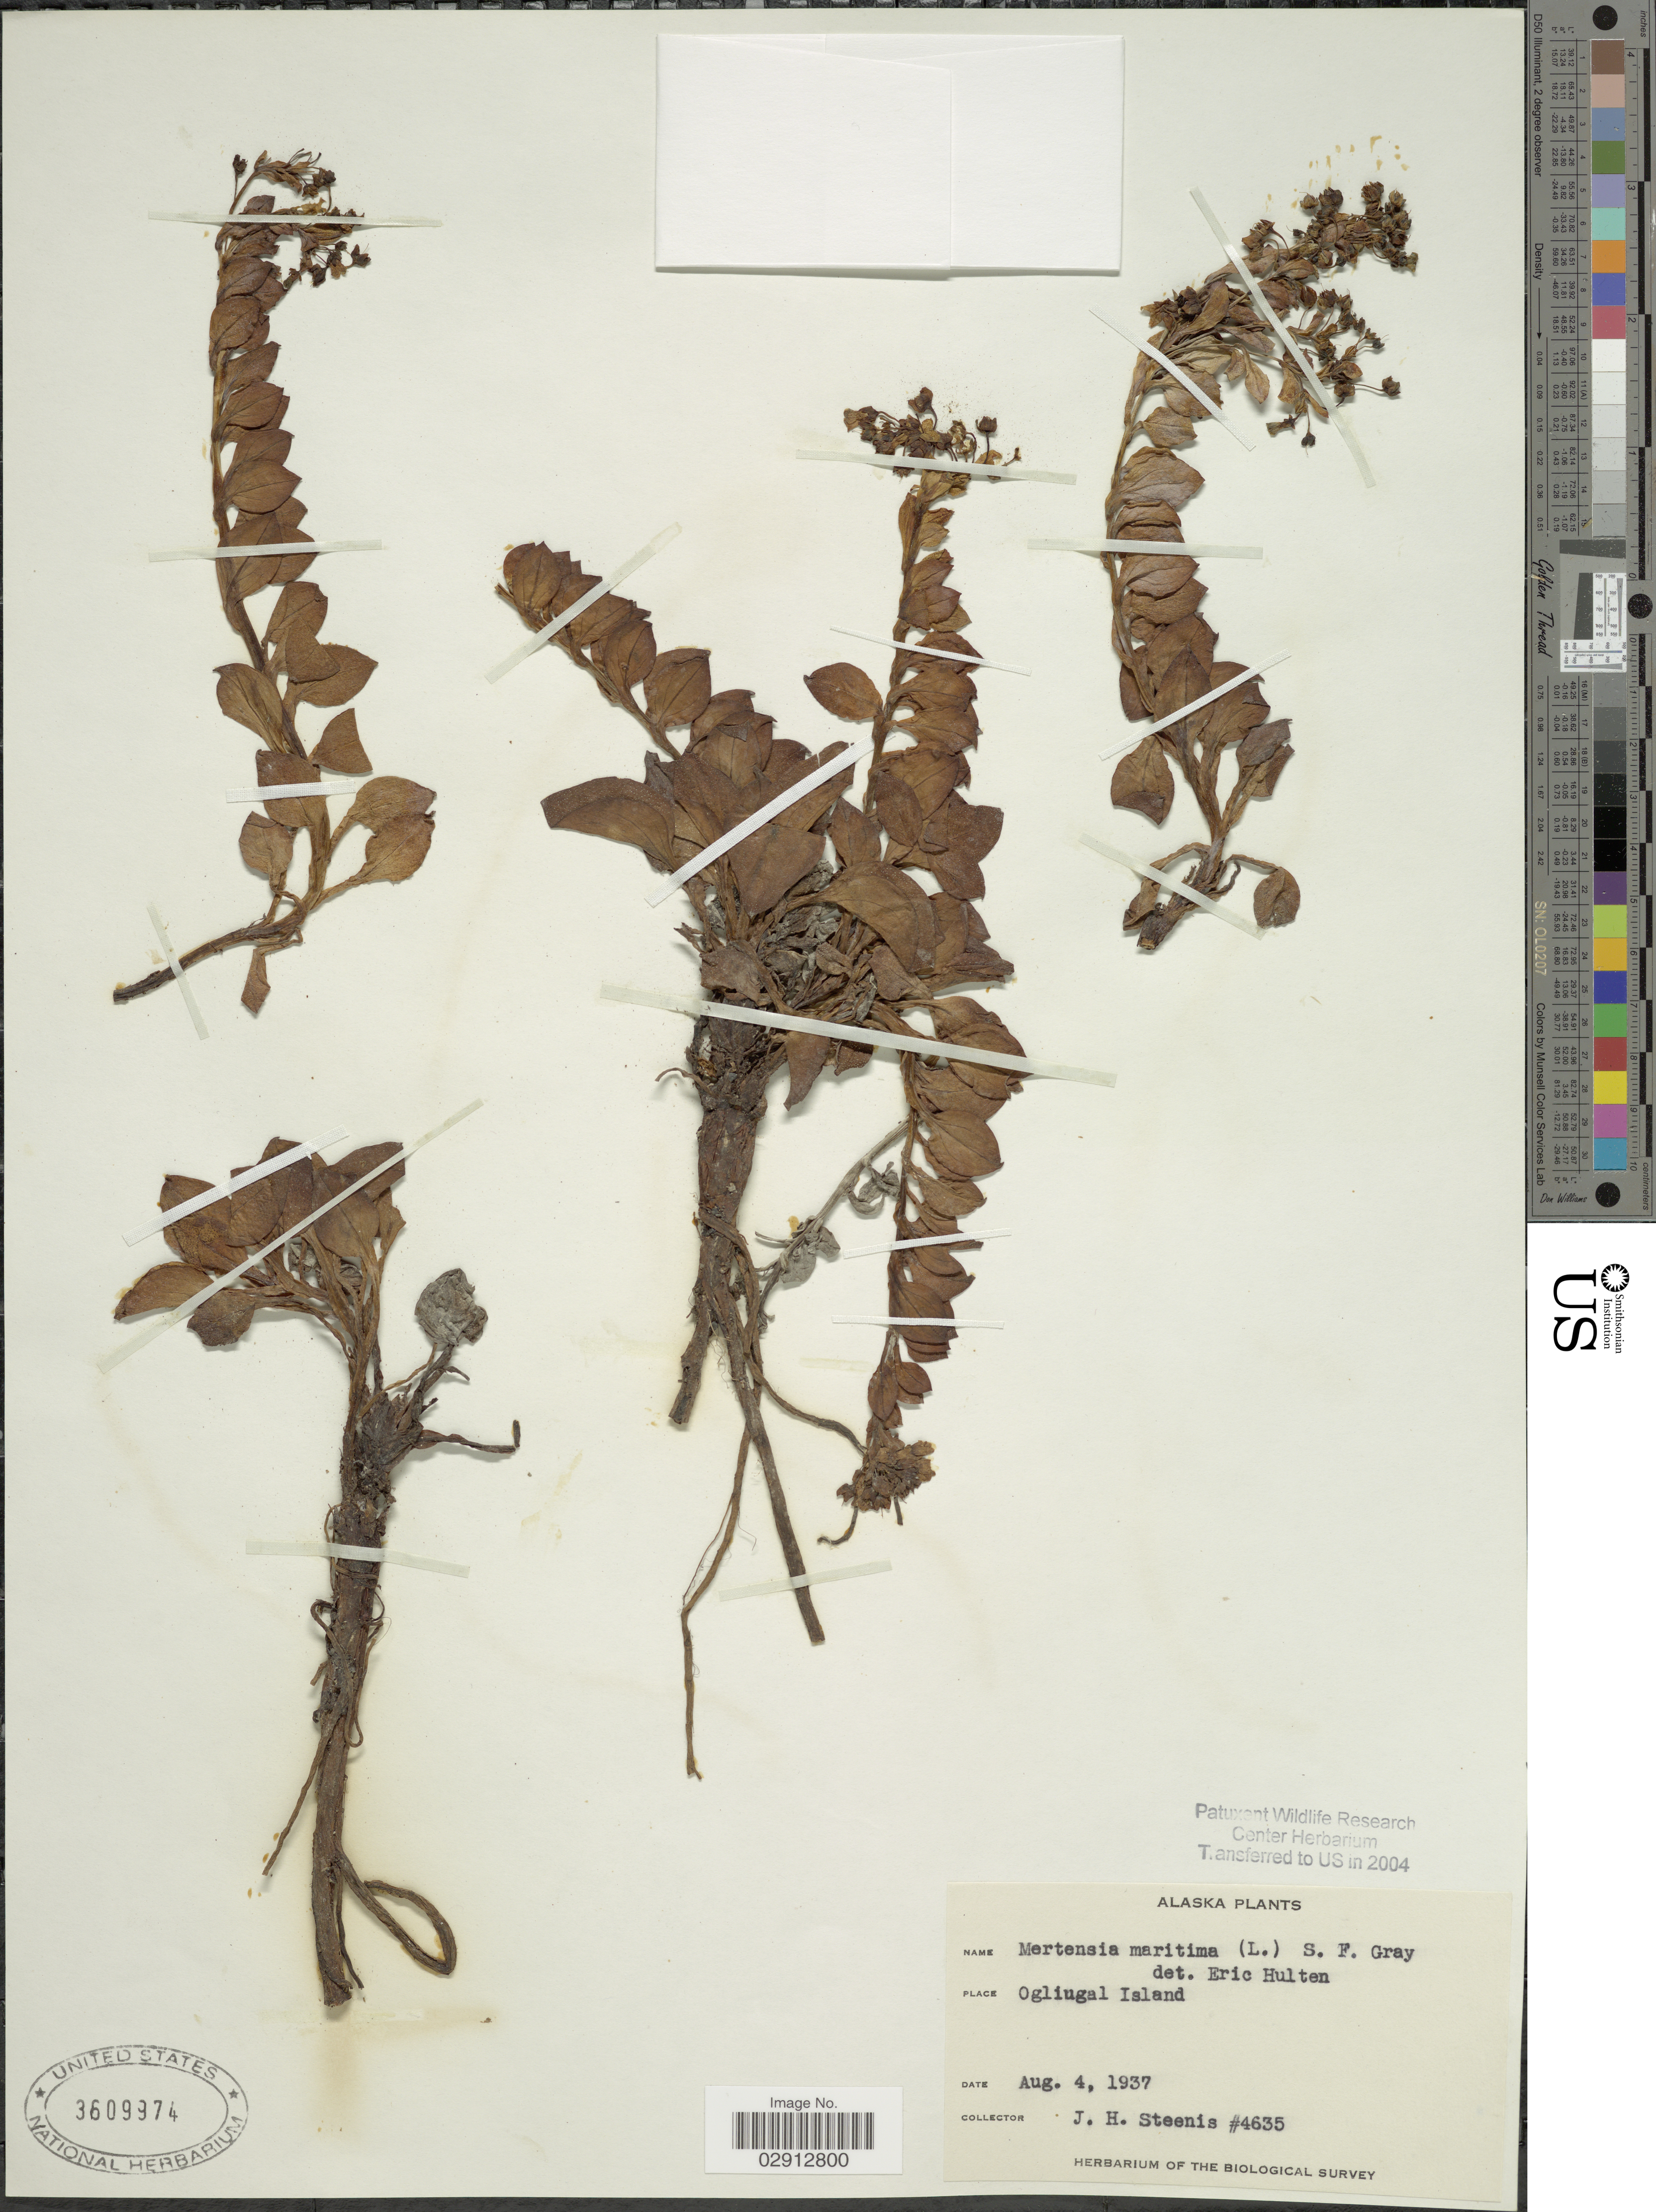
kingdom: Plantae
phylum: Tracheophyta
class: Magnoliopsida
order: Boraginales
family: Boraginaceae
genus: Mertensia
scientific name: Mertensia maritima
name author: (L.) S.F. Gray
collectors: J. H. Steenis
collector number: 4635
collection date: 1937-08-04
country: United States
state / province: Alaska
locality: Ogliugal Island.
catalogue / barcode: US 3609974